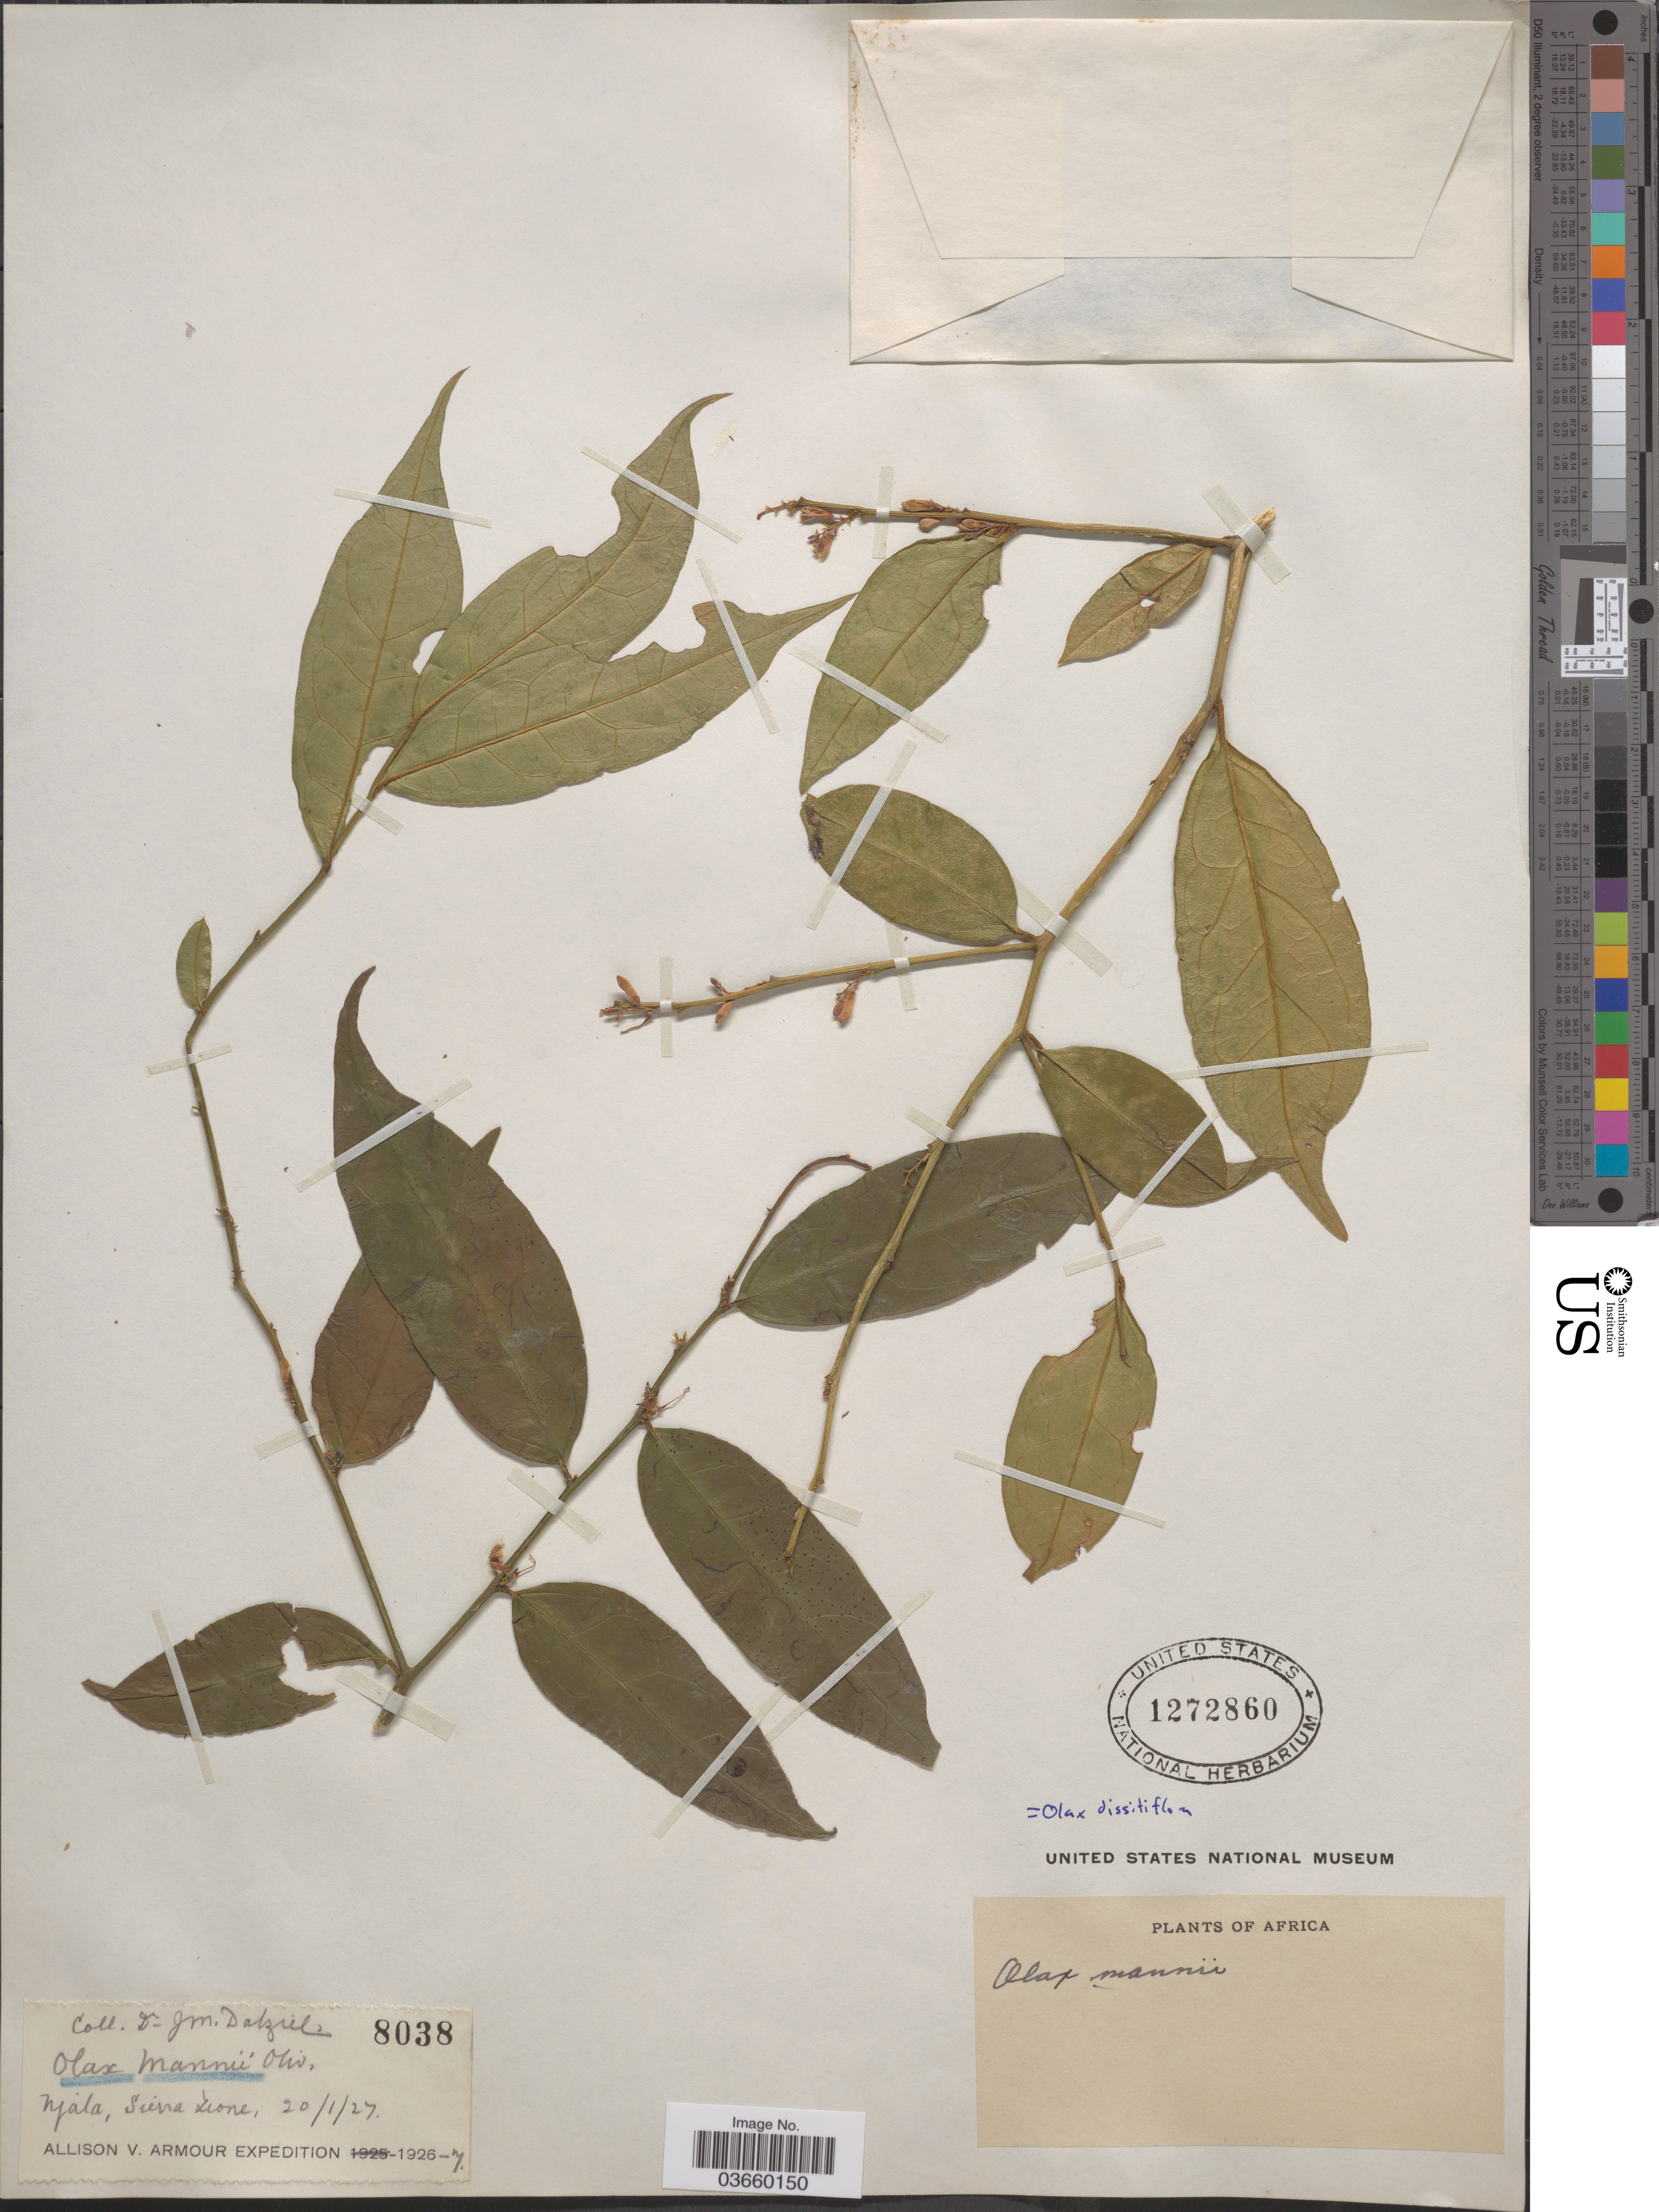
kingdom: Plantae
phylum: Tracheophyta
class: Magnoliopsida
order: Santalales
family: Olacaceae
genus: Olax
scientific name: Olax dissitiflora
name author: Oliv.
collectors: J. Dalziel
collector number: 8038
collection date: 1927-01-20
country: Sierra Leone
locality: Njala.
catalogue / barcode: US 1272860